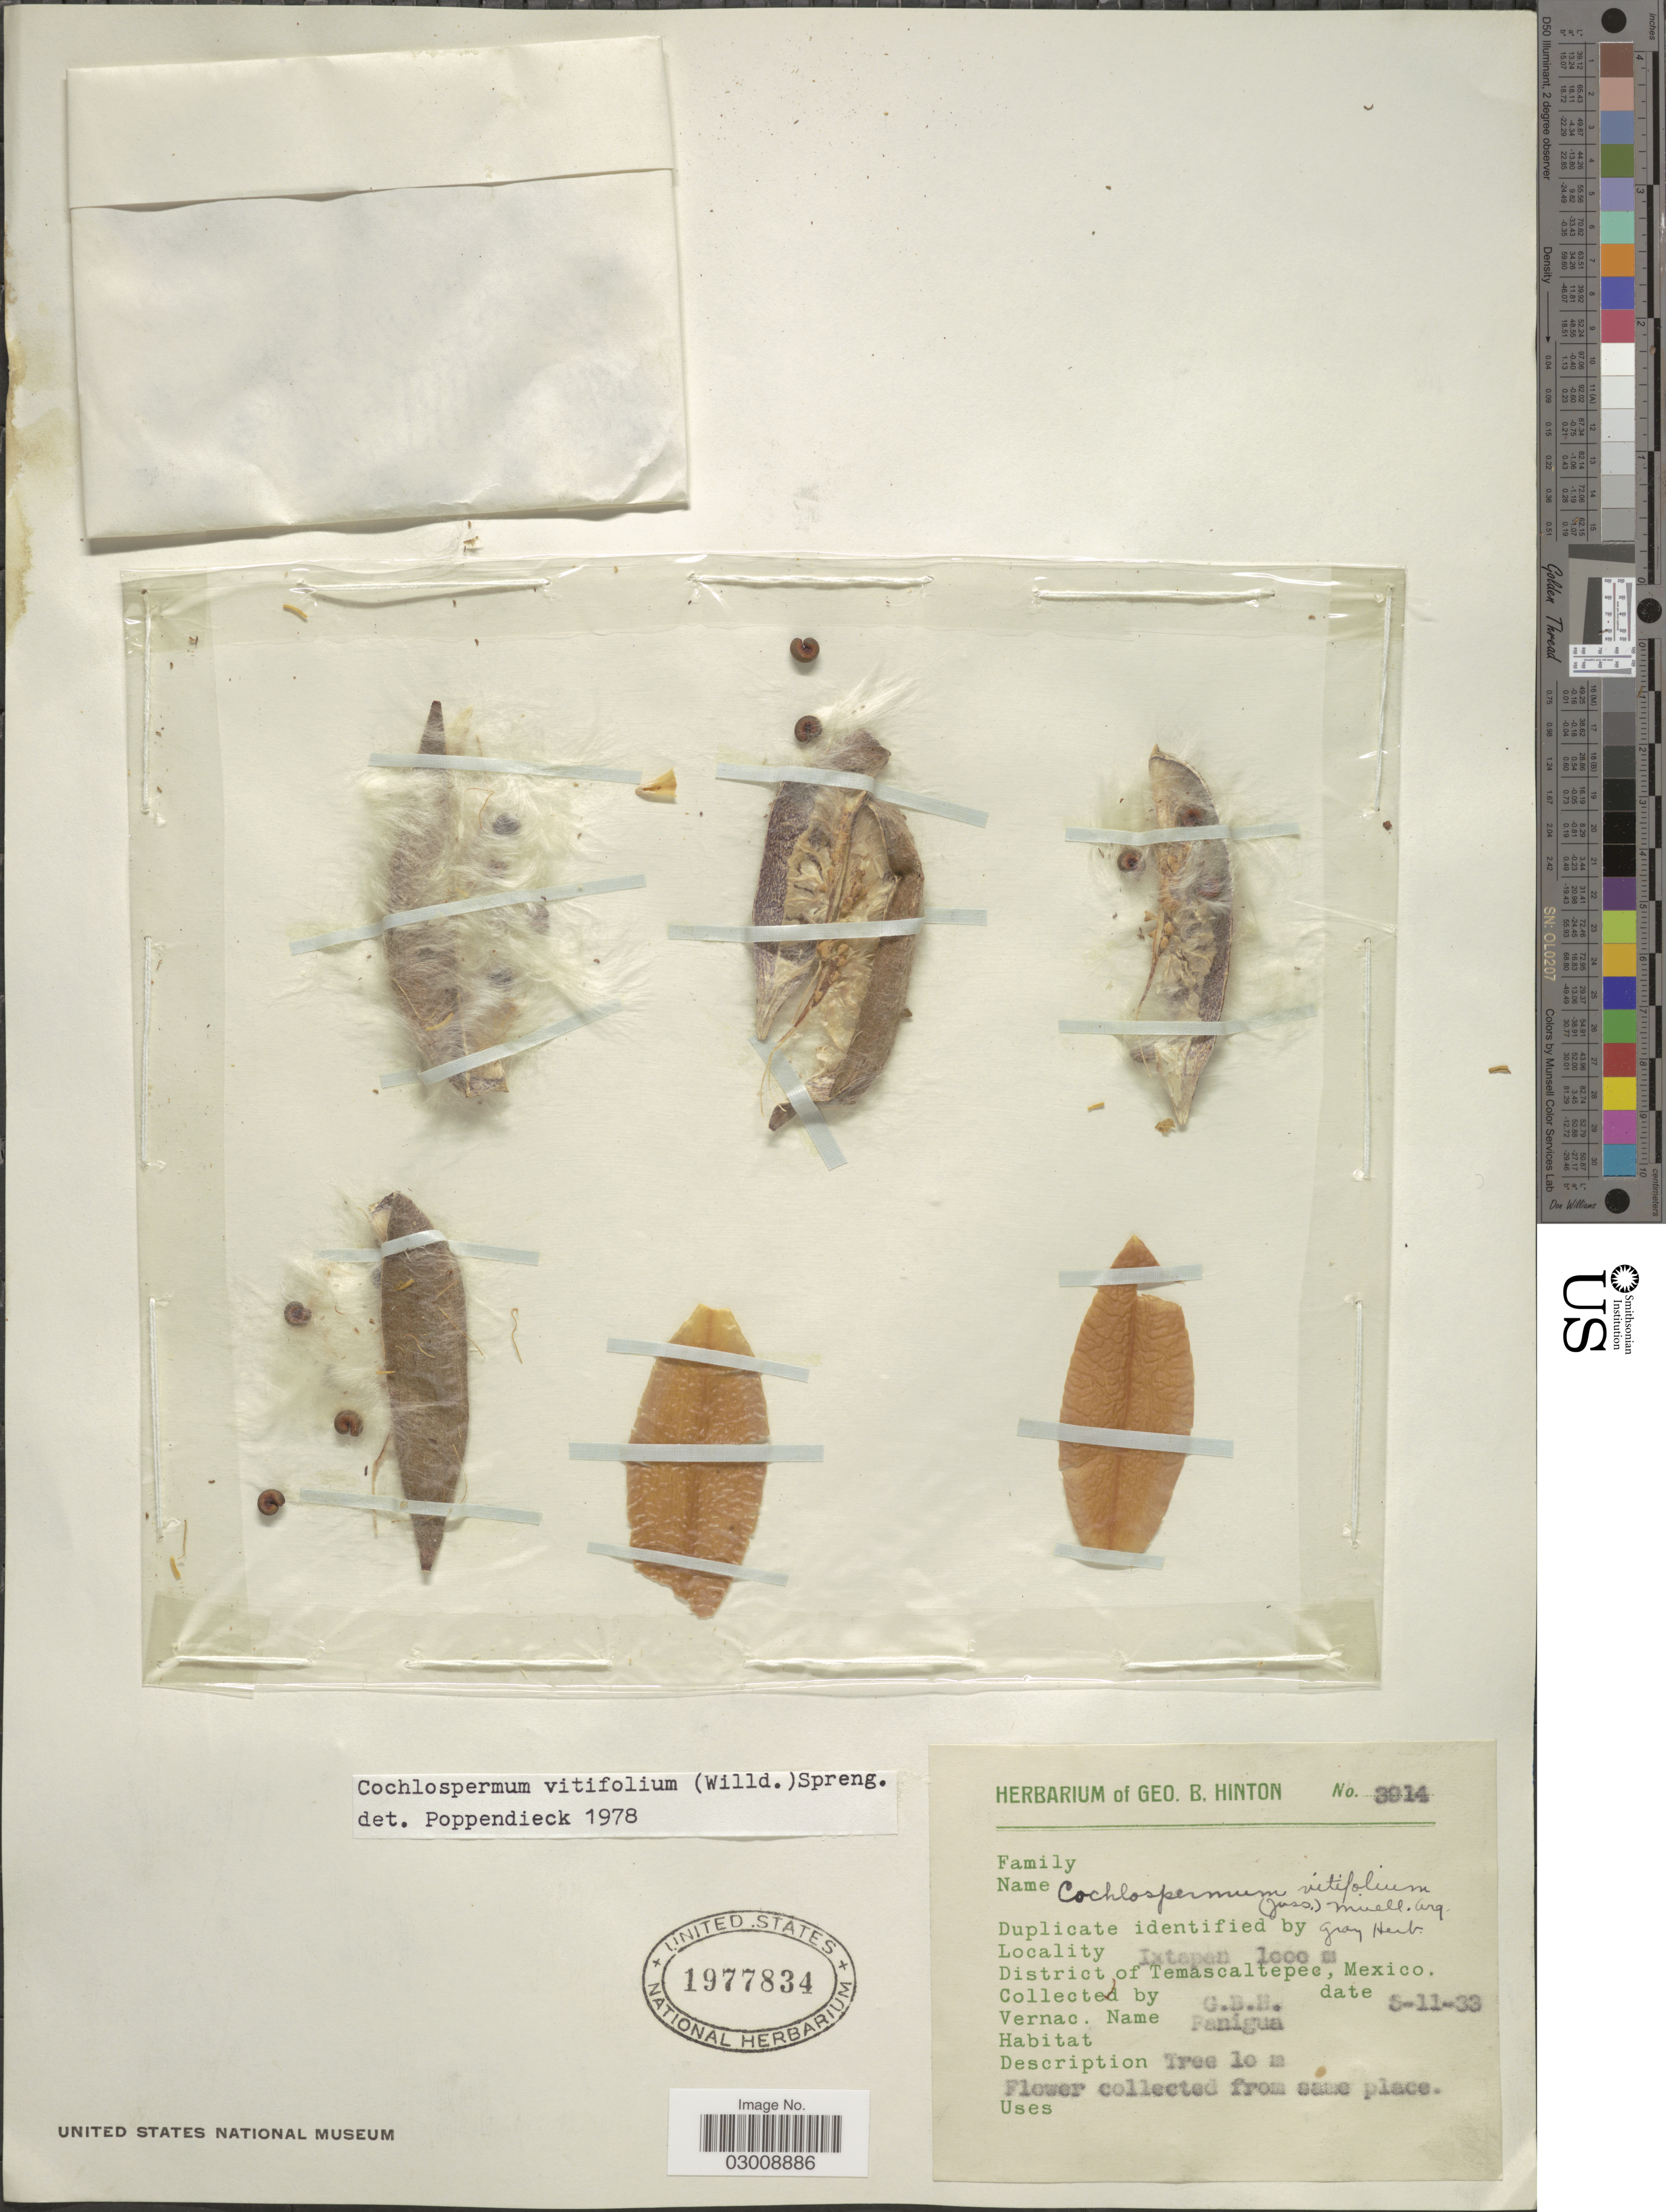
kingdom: Plantae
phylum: Tracheophyta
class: Magnoliopsida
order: Malvales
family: Cochlospermaceae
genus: Cochlospermum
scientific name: Cochlospermum vitifolium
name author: (Willd.) Spreng.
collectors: G. B. Hinton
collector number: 3914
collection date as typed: Transcribed d/m/y: 5/11/33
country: Mexico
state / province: México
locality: Ixtapan. District of Temascaltepec.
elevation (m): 1000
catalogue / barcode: US 1977834